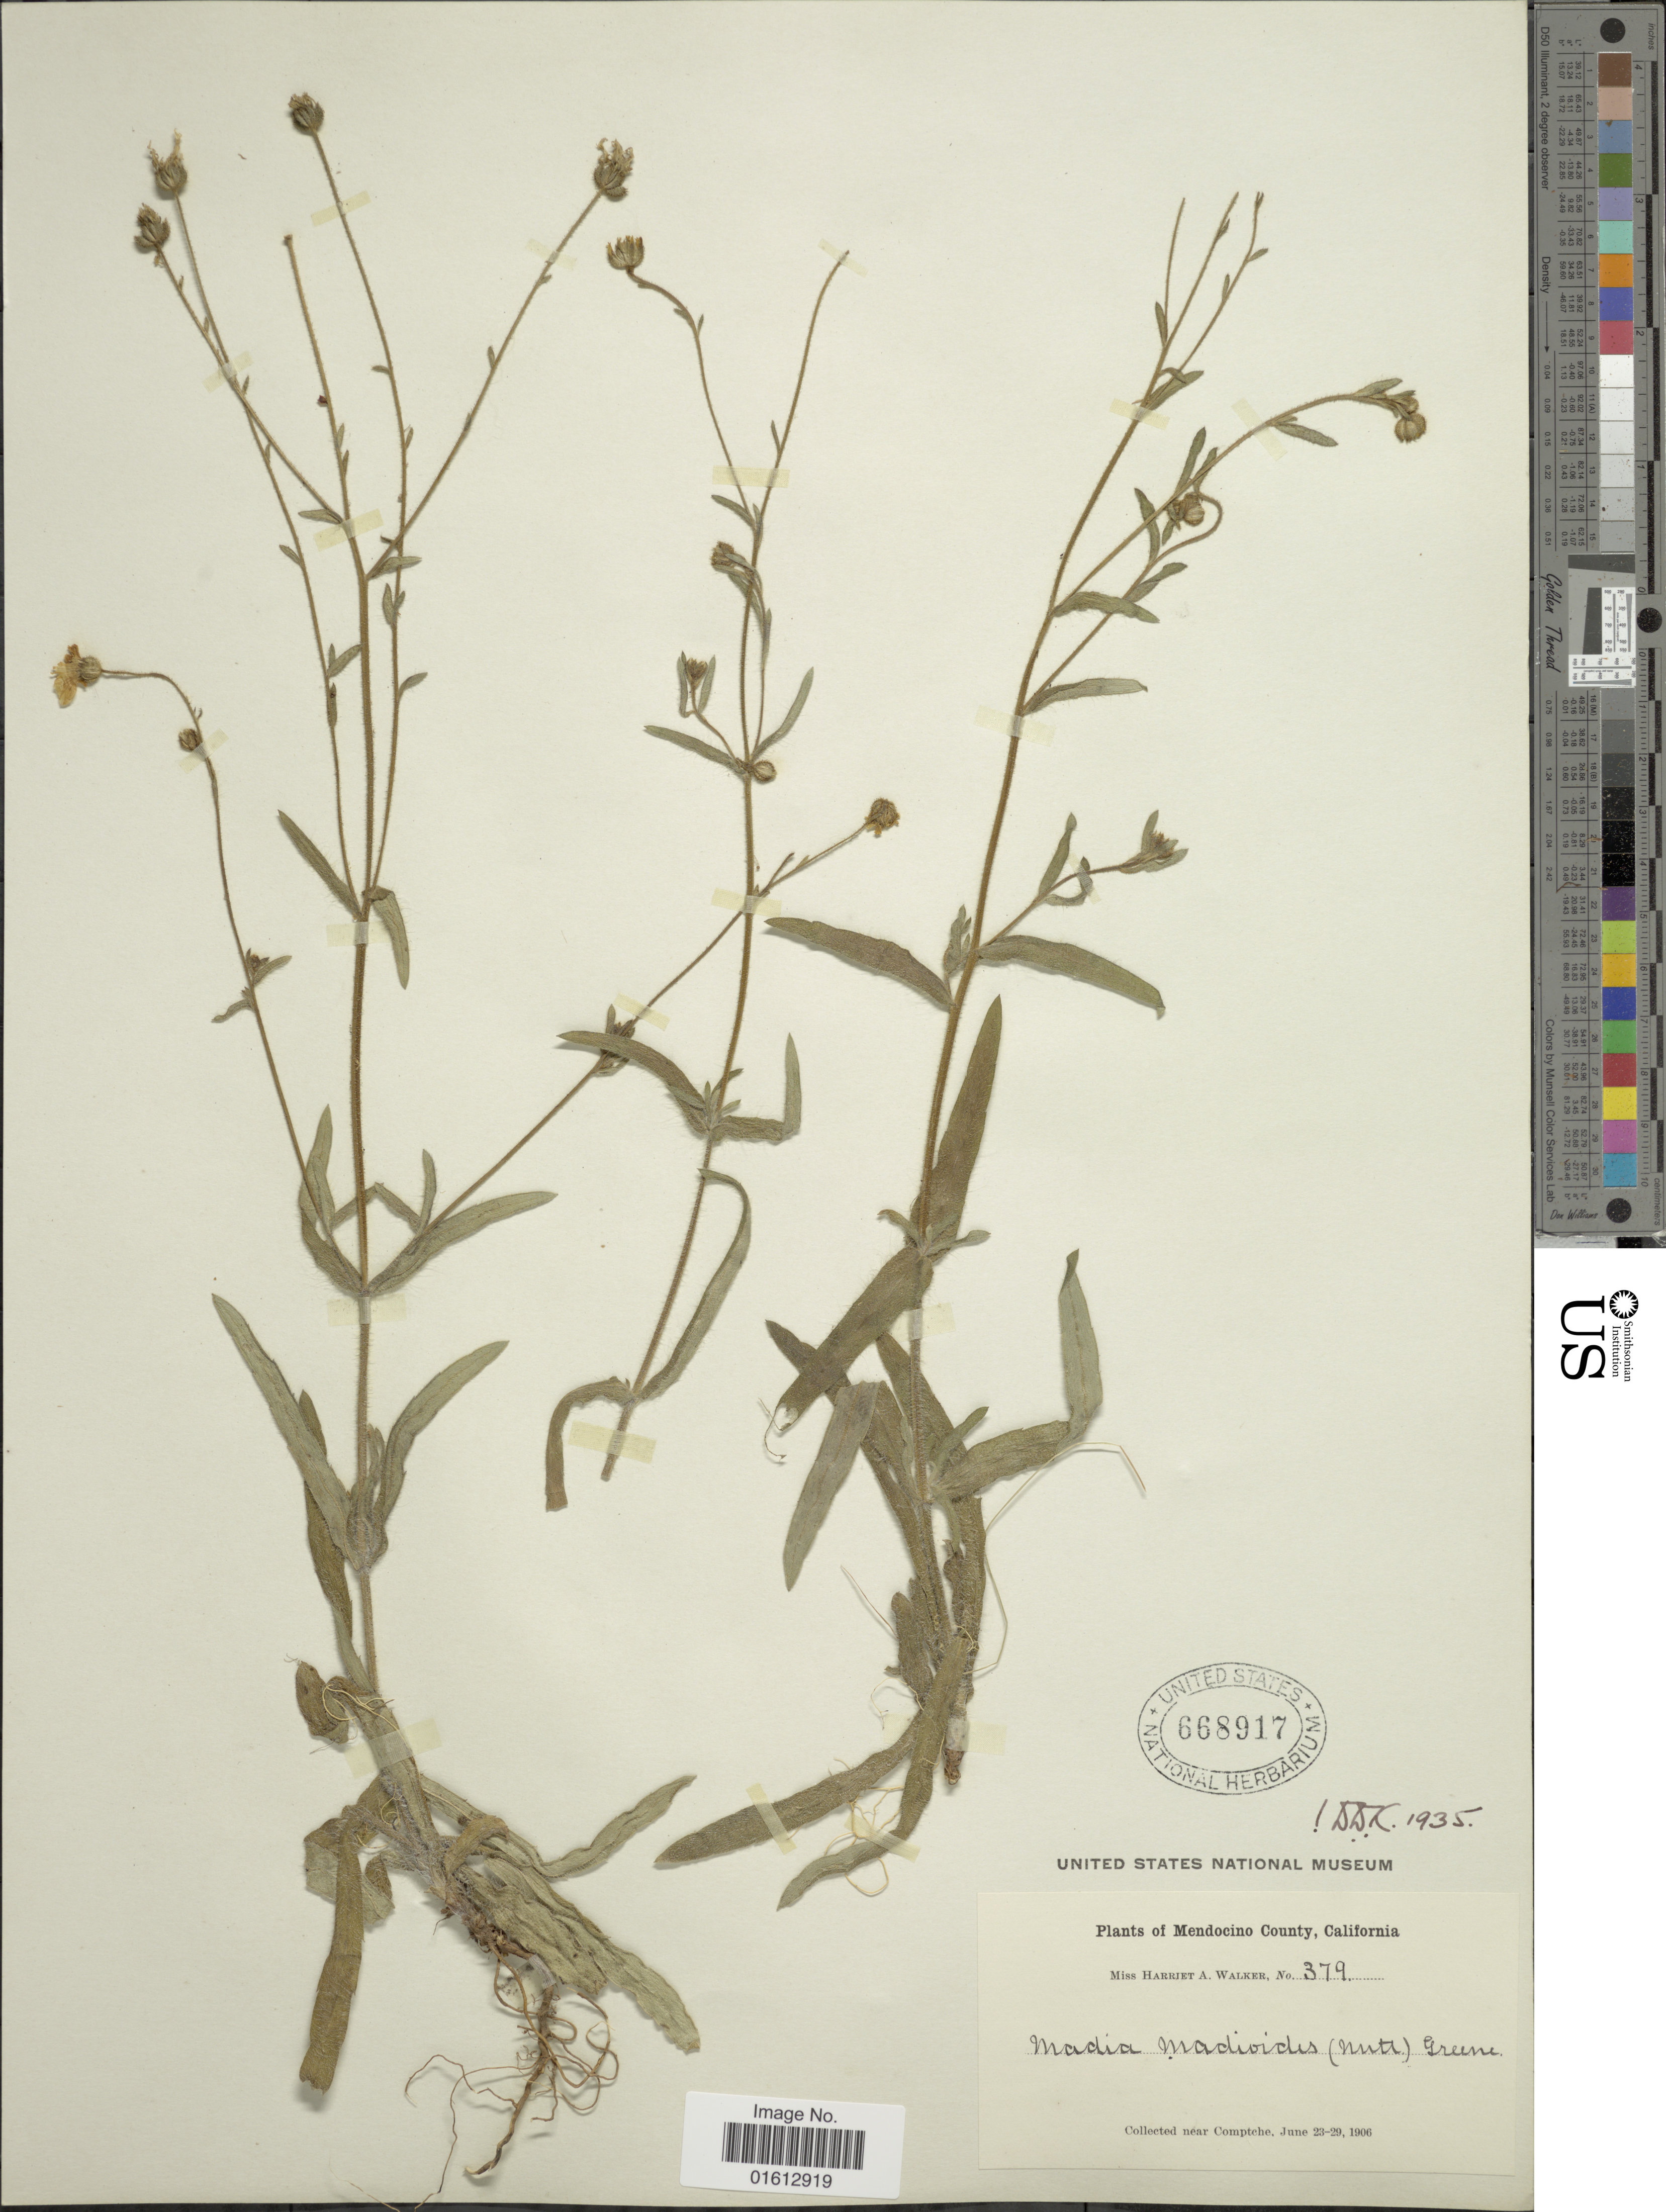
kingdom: Plantae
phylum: Tracheophyta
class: Magnoliopsida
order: Asterales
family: Asteraceae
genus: Madia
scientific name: Madia madioides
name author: (Nutt.) Greene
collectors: H. Walker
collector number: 379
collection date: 1906-06-23/1906-06-29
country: United States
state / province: California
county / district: Mendocino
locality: Mendocino County, California, near Comptche.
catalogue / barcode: US 668917